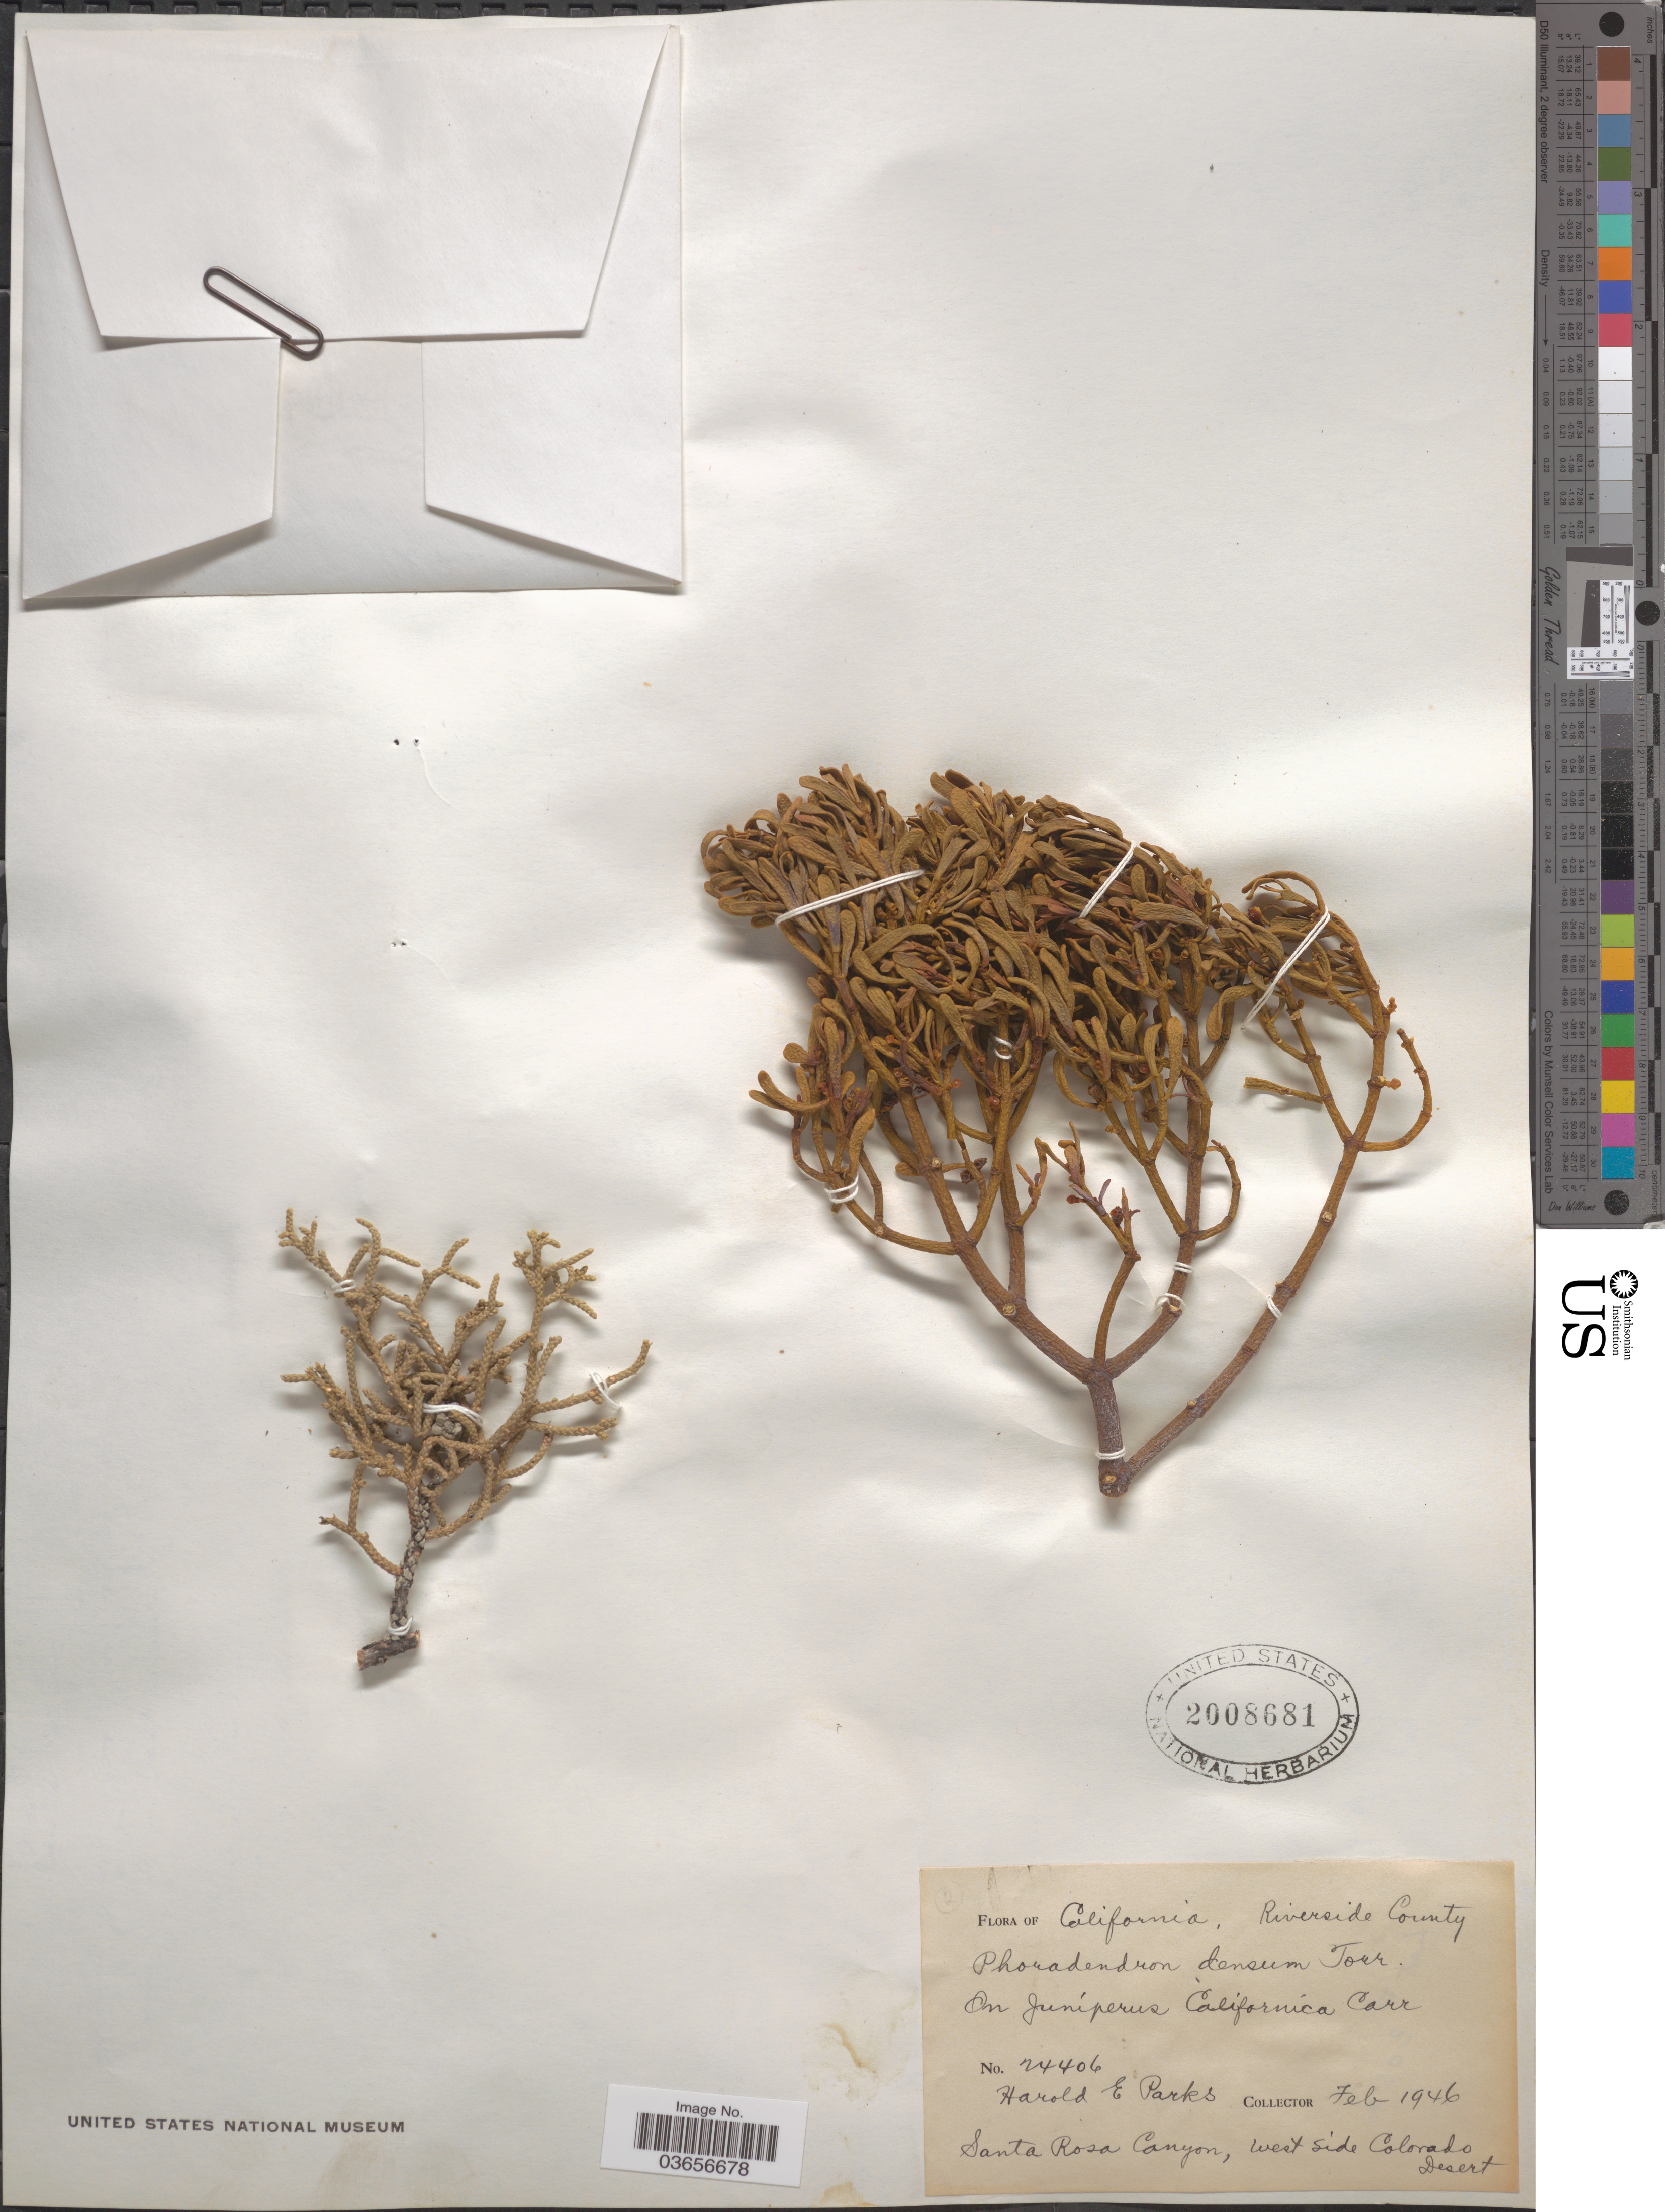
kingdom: Plantae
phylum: Tracheophyta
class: Magnoliopsida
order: Santalales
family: Viscaceae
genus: Phoradendron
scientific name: Phoradendron bolleanum var. densum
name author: (Torr. ex Trel.) Fosberg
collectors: H. E. Parks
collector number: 24406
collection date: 1946-02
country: United States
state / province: California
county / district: Riverside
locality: Riverside County. On Juniperus California Carr. Santa Rosa Canyon, west side Colorado Desert.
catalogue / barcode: US 2008681